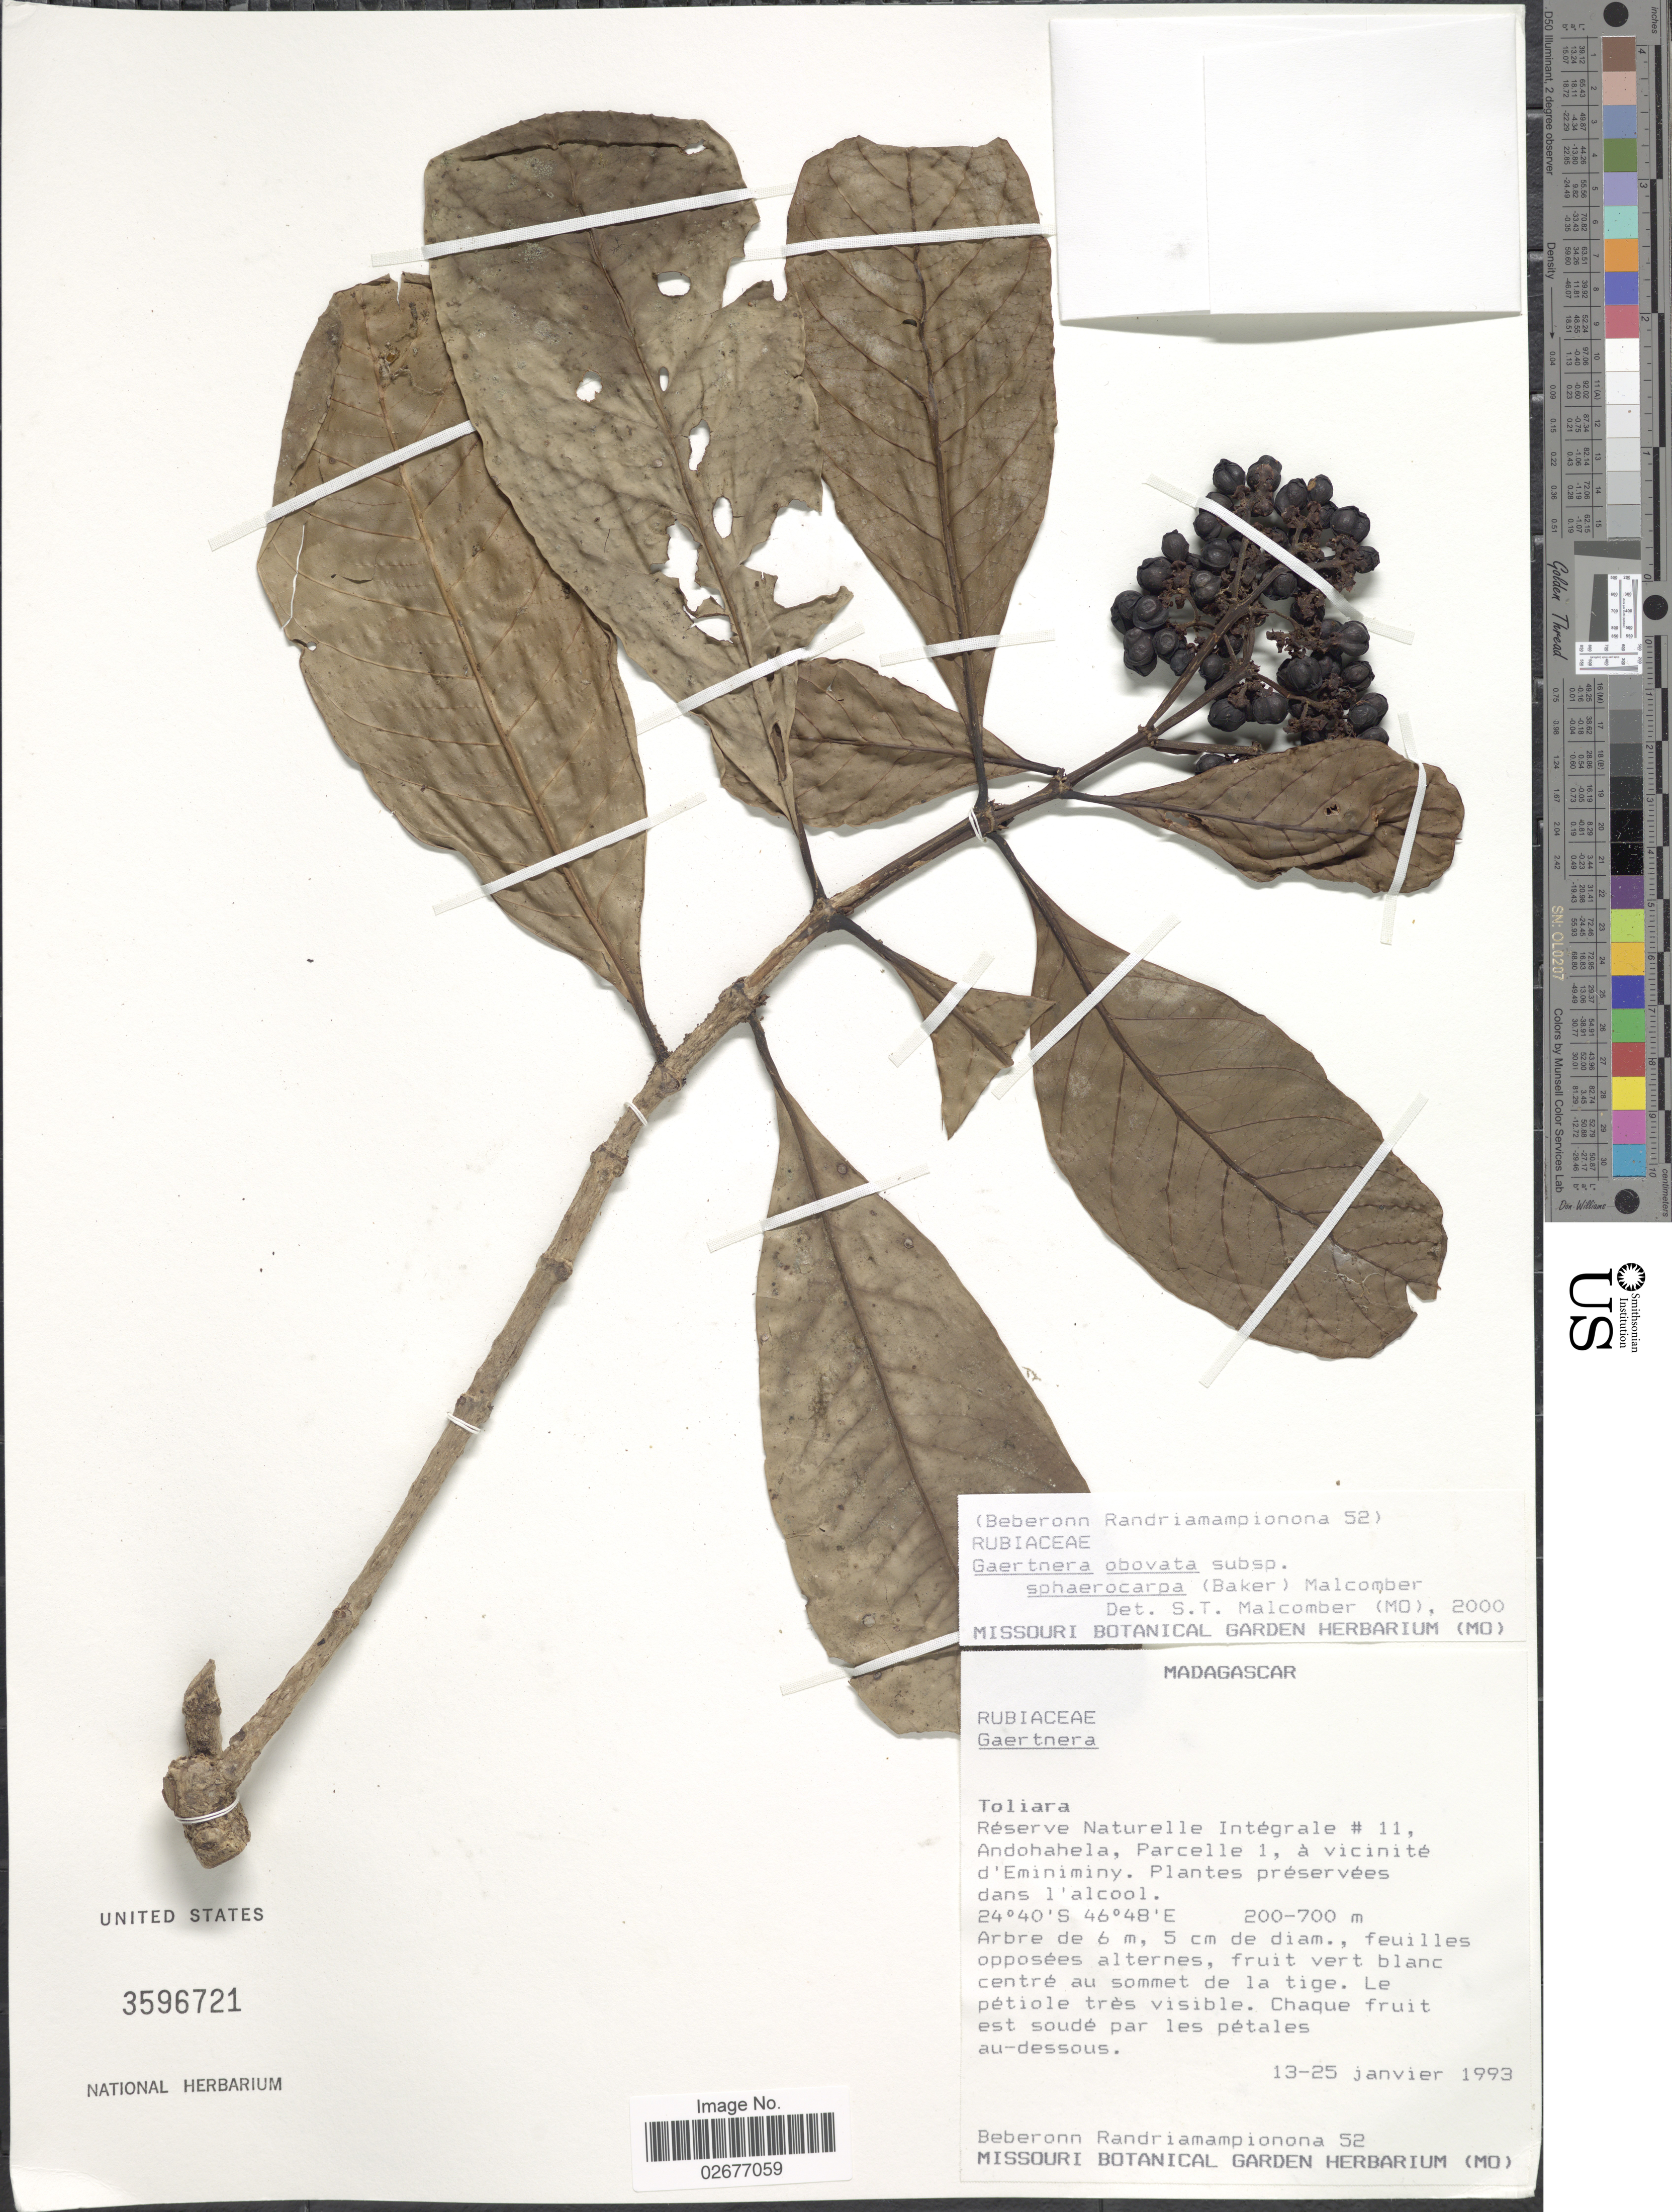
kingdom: Plantae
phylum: Tracheophyta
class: Magnoliopsida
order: Gentianales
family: Rubiaceae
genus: Gaertnera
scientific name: Gaertnera obovata var. sphaerocarpa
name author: (Baker) Malcomber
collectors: B. Randriamampionona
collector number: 52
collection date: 1993-01-13/1993-01-25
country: Madagascar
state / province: Anosy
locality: Reserve Naturelle Integrale # 11, Andohahela, Parcelle 1, a vicinite d' Eminiminy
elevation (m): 200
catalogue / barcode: US 3596721